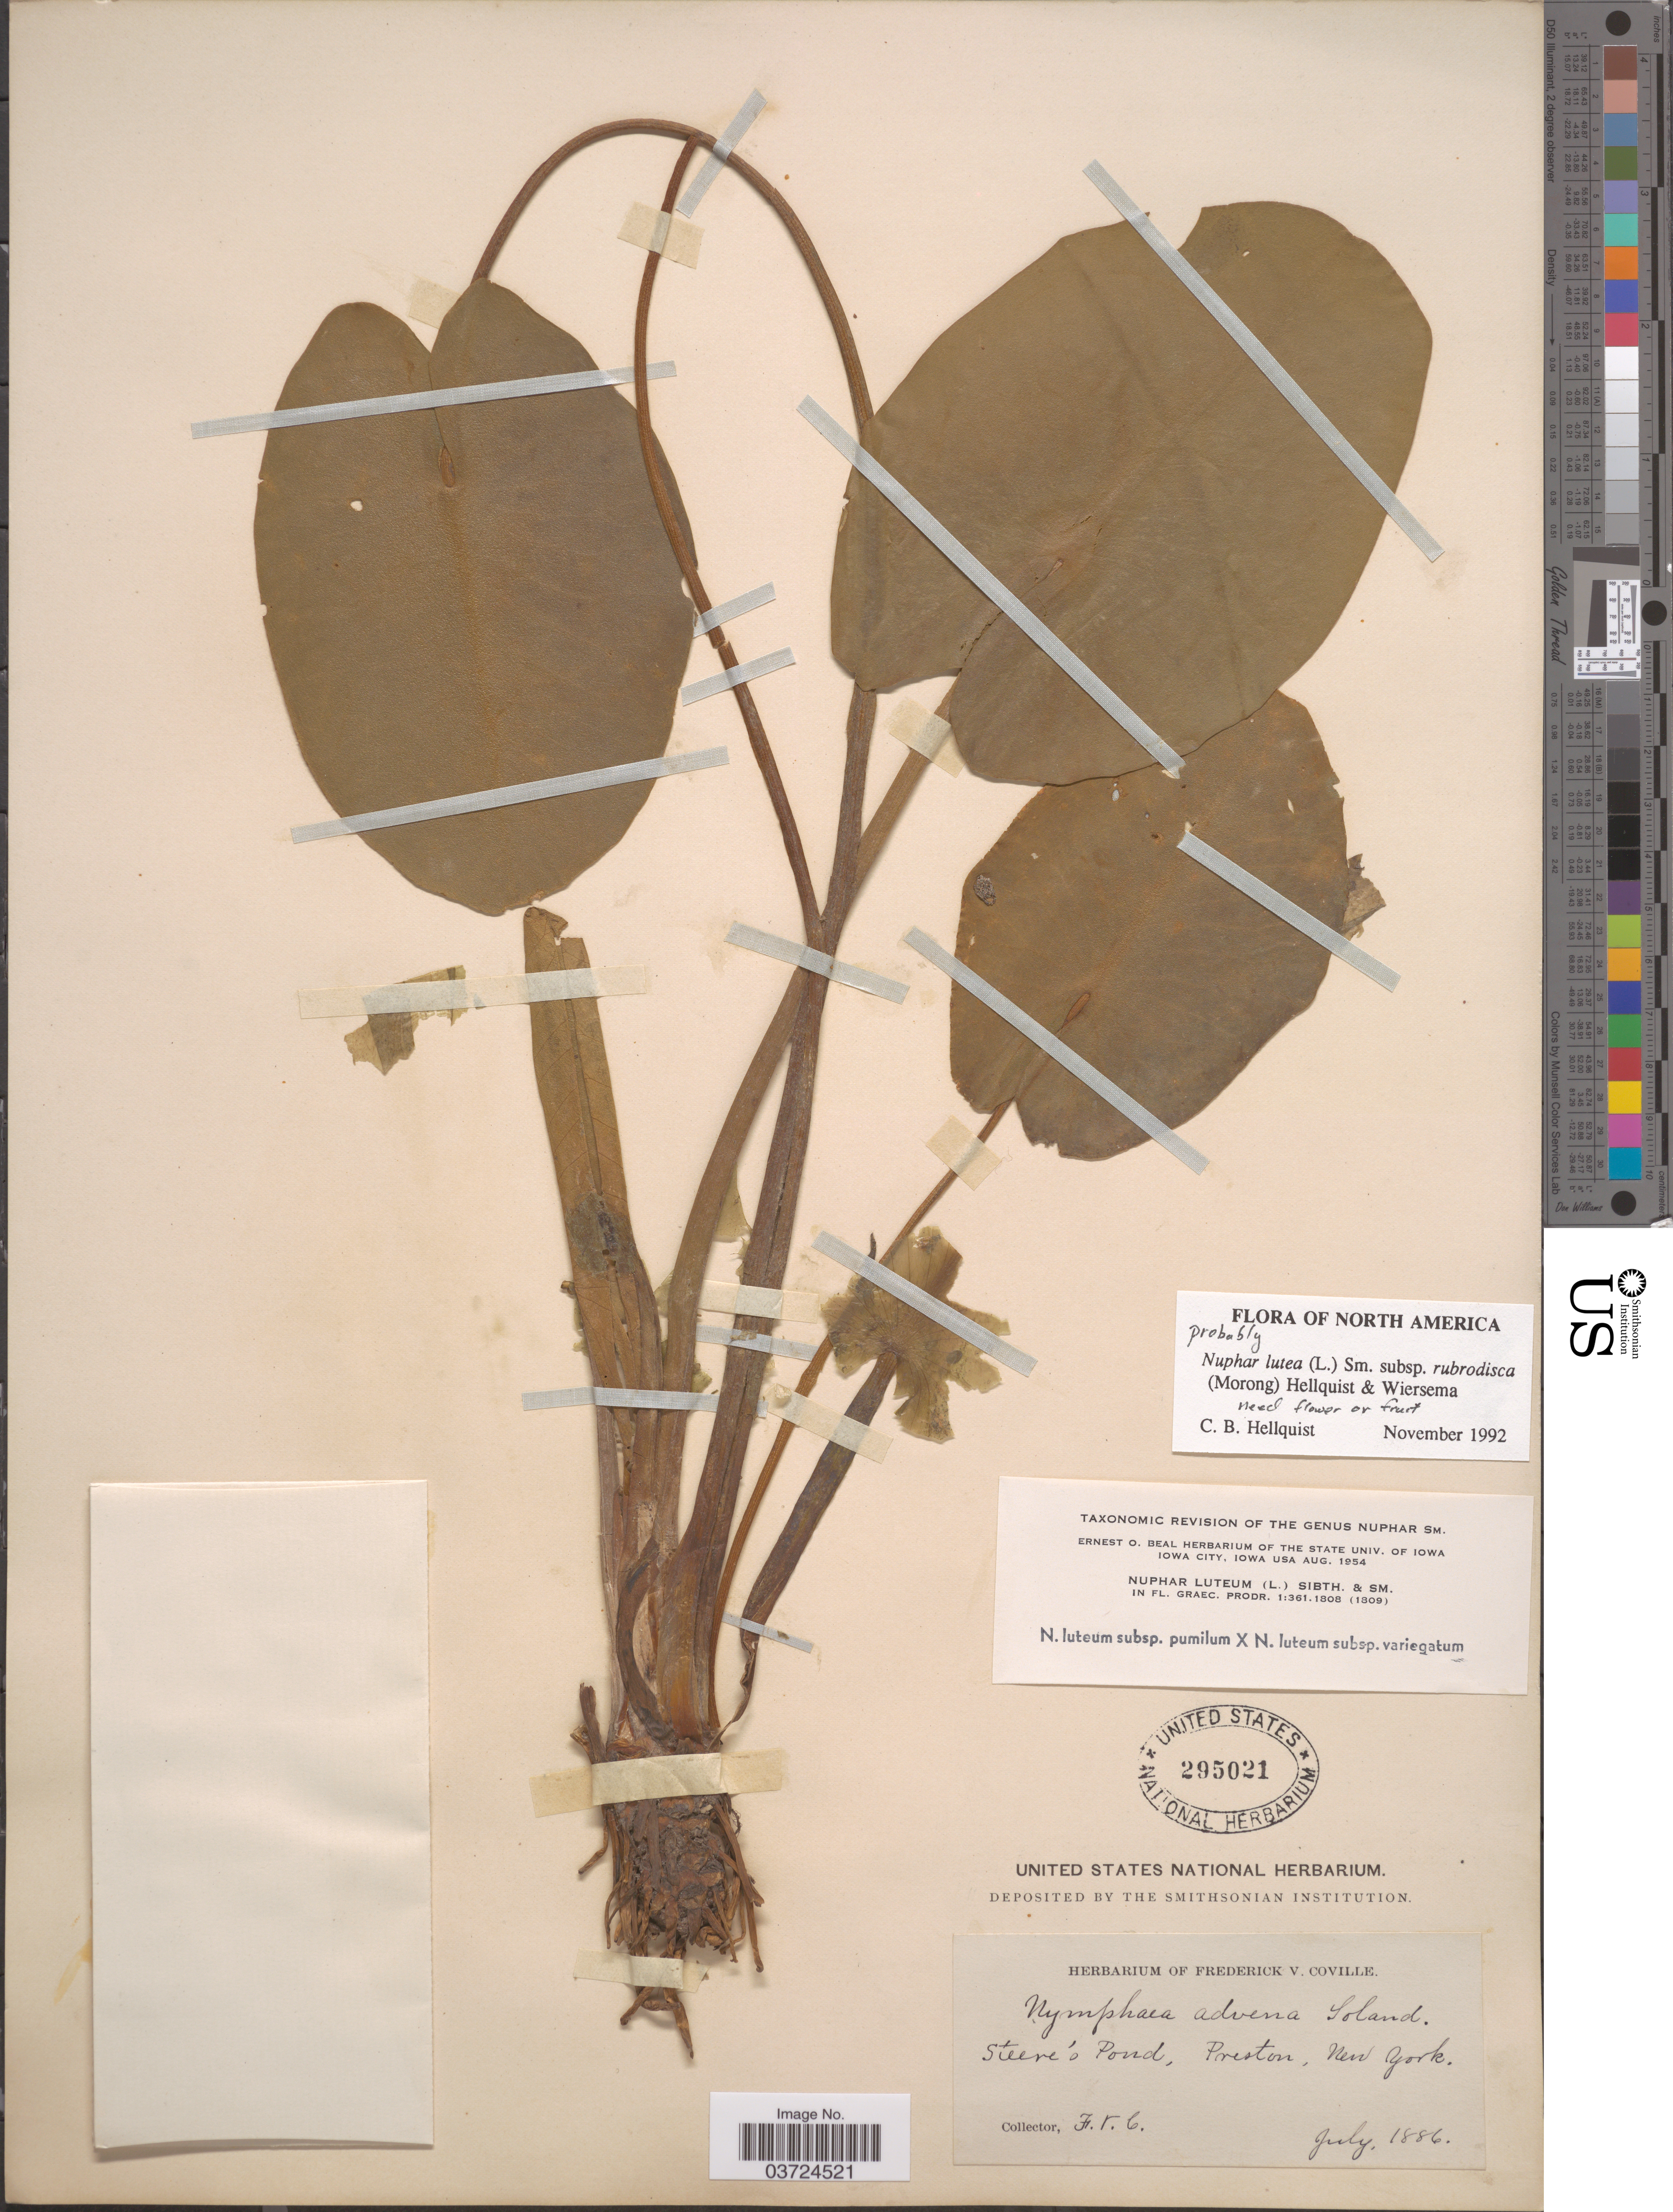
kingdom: Plantae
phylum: Tracheophyta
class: Magnoliopsida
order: Nymphaeales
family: Nymphaeaceae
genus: Nuphar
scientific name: Nuphar lutea subsp. rubrodisca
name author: (Morong) Hellq. & Wiersema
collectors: F. V. Coville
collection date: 1886-07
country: United States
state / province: New York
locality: Steere's Pond, Preston.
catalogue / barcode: US 295021